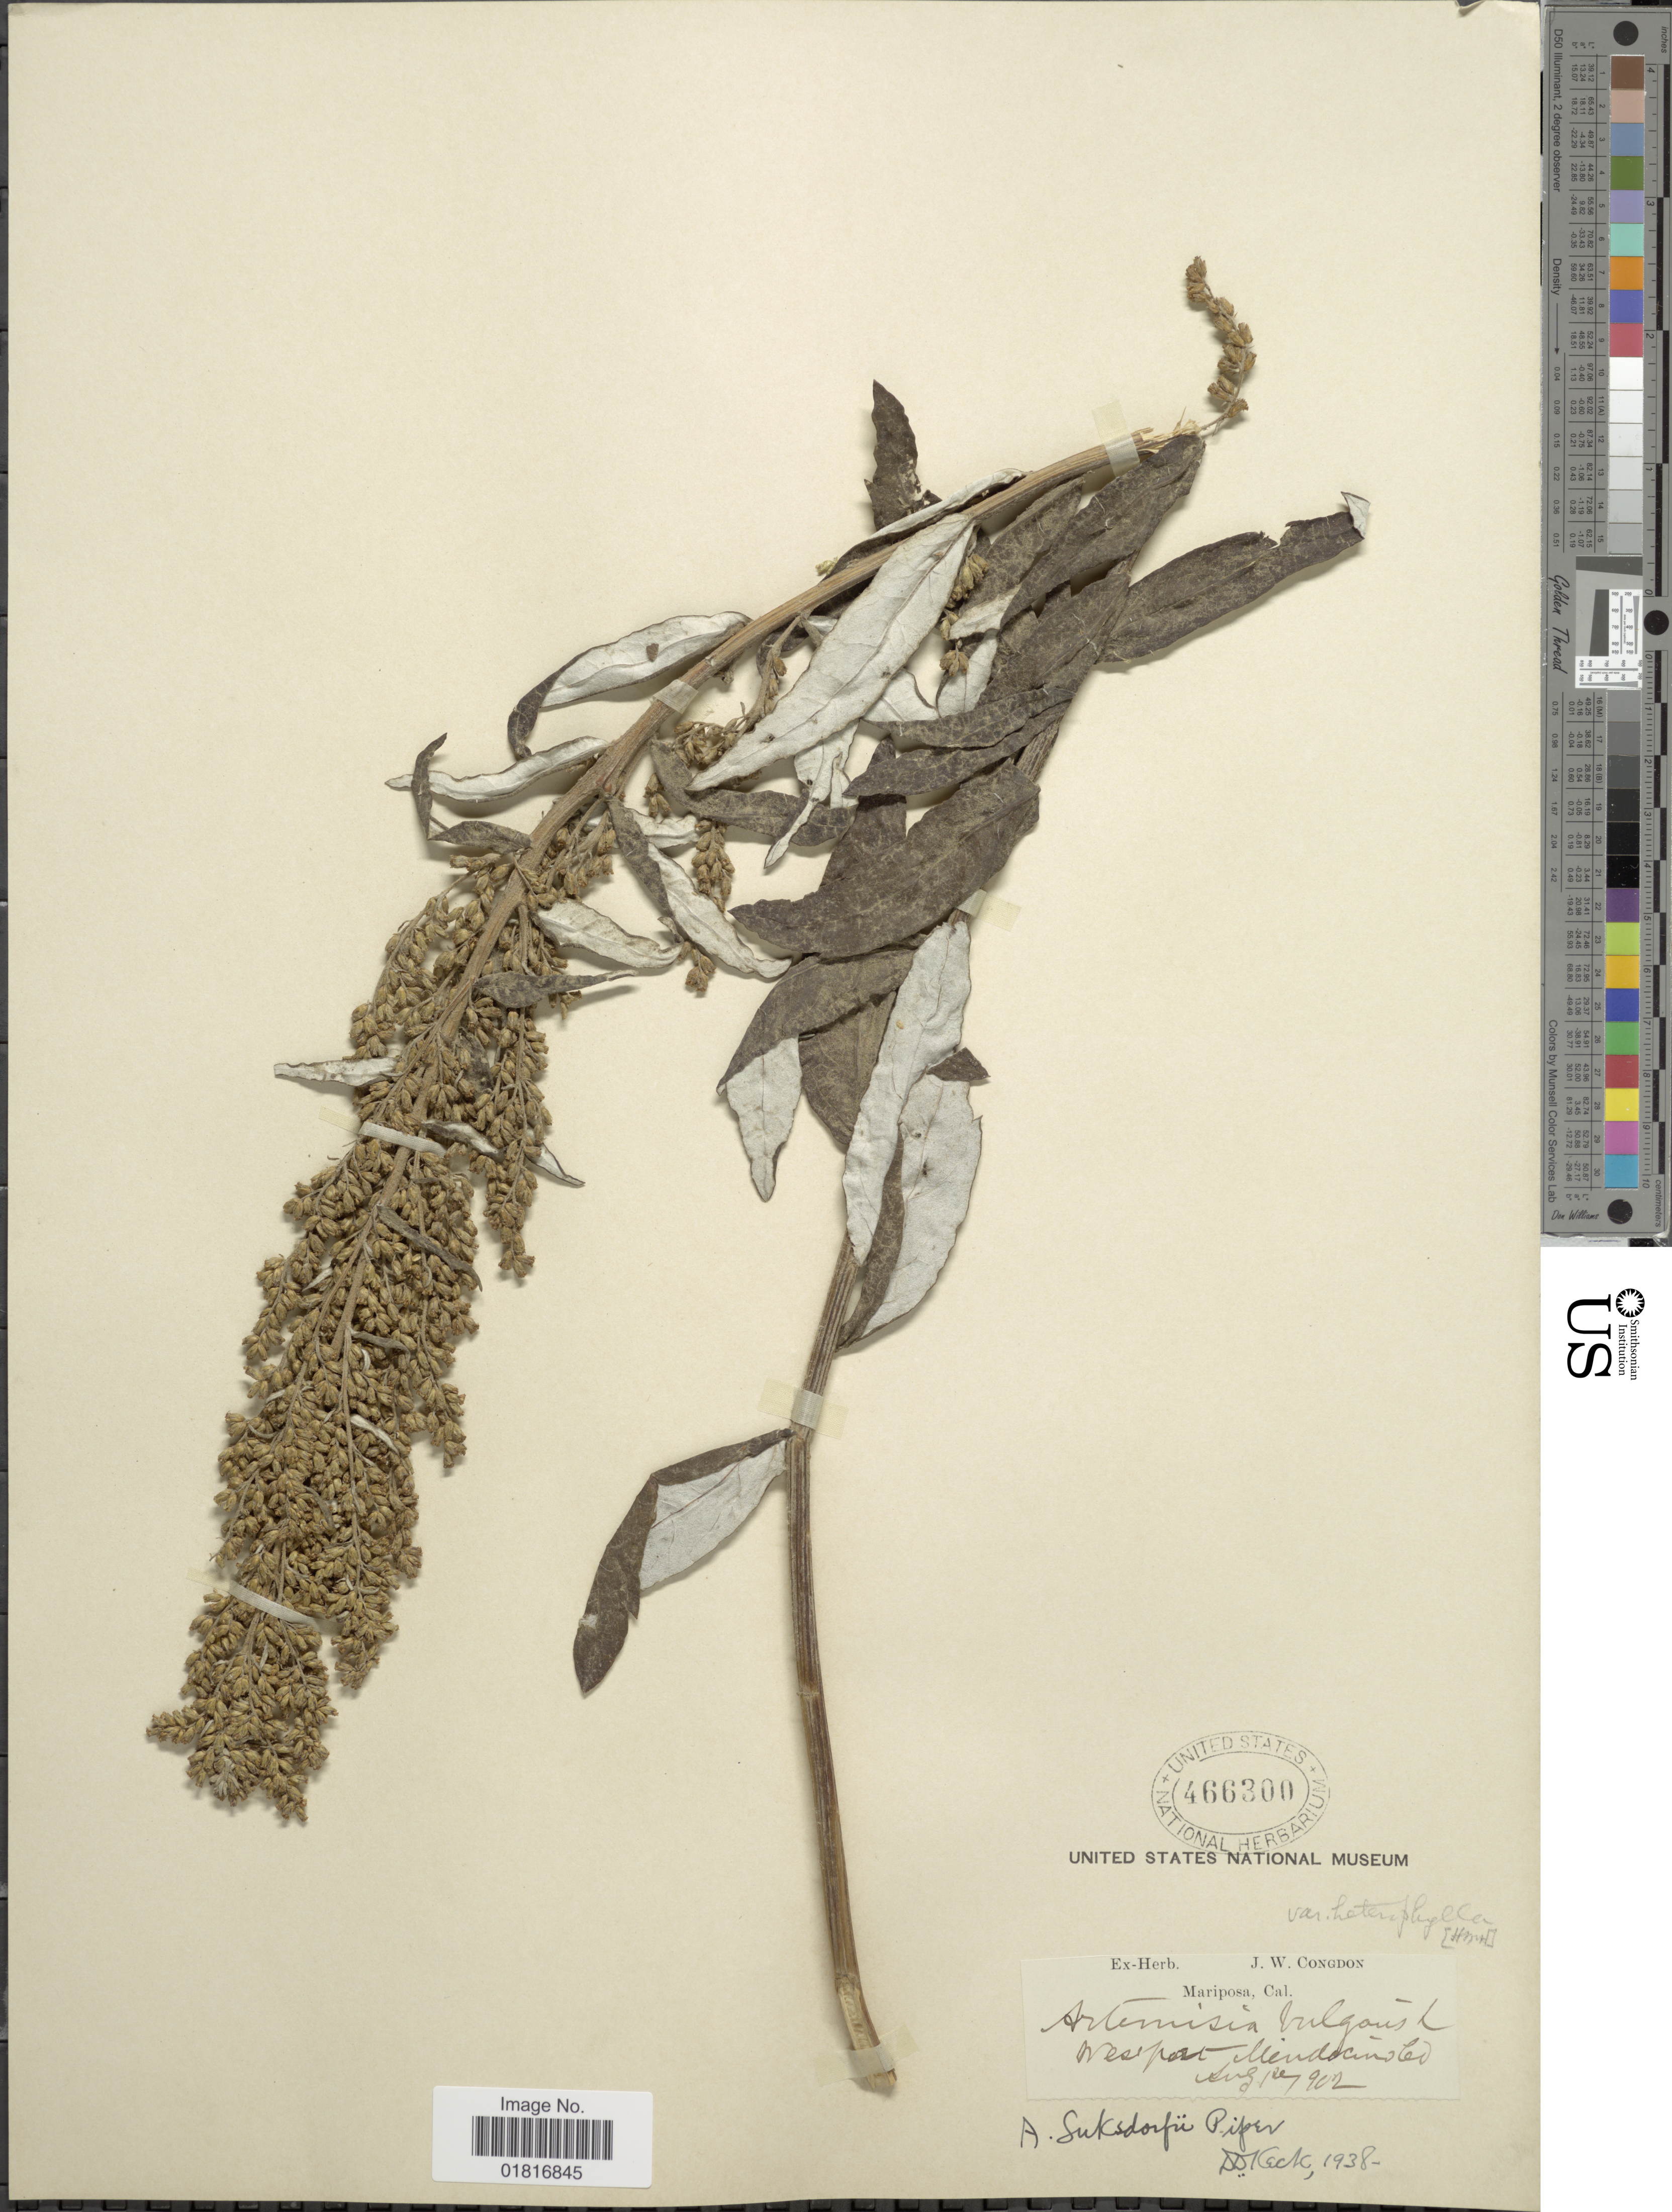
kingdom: Plantae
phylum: Tracheophyta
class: Magnoliopsida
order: Asterales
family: Asteraceae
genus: Artemisia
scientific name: Artemisia suksdorfii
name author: Piper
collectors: J. W. Congdon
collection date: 1902-08-01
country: United States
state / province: California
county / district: Mariposa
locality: Mariposa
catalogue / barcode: US 466300